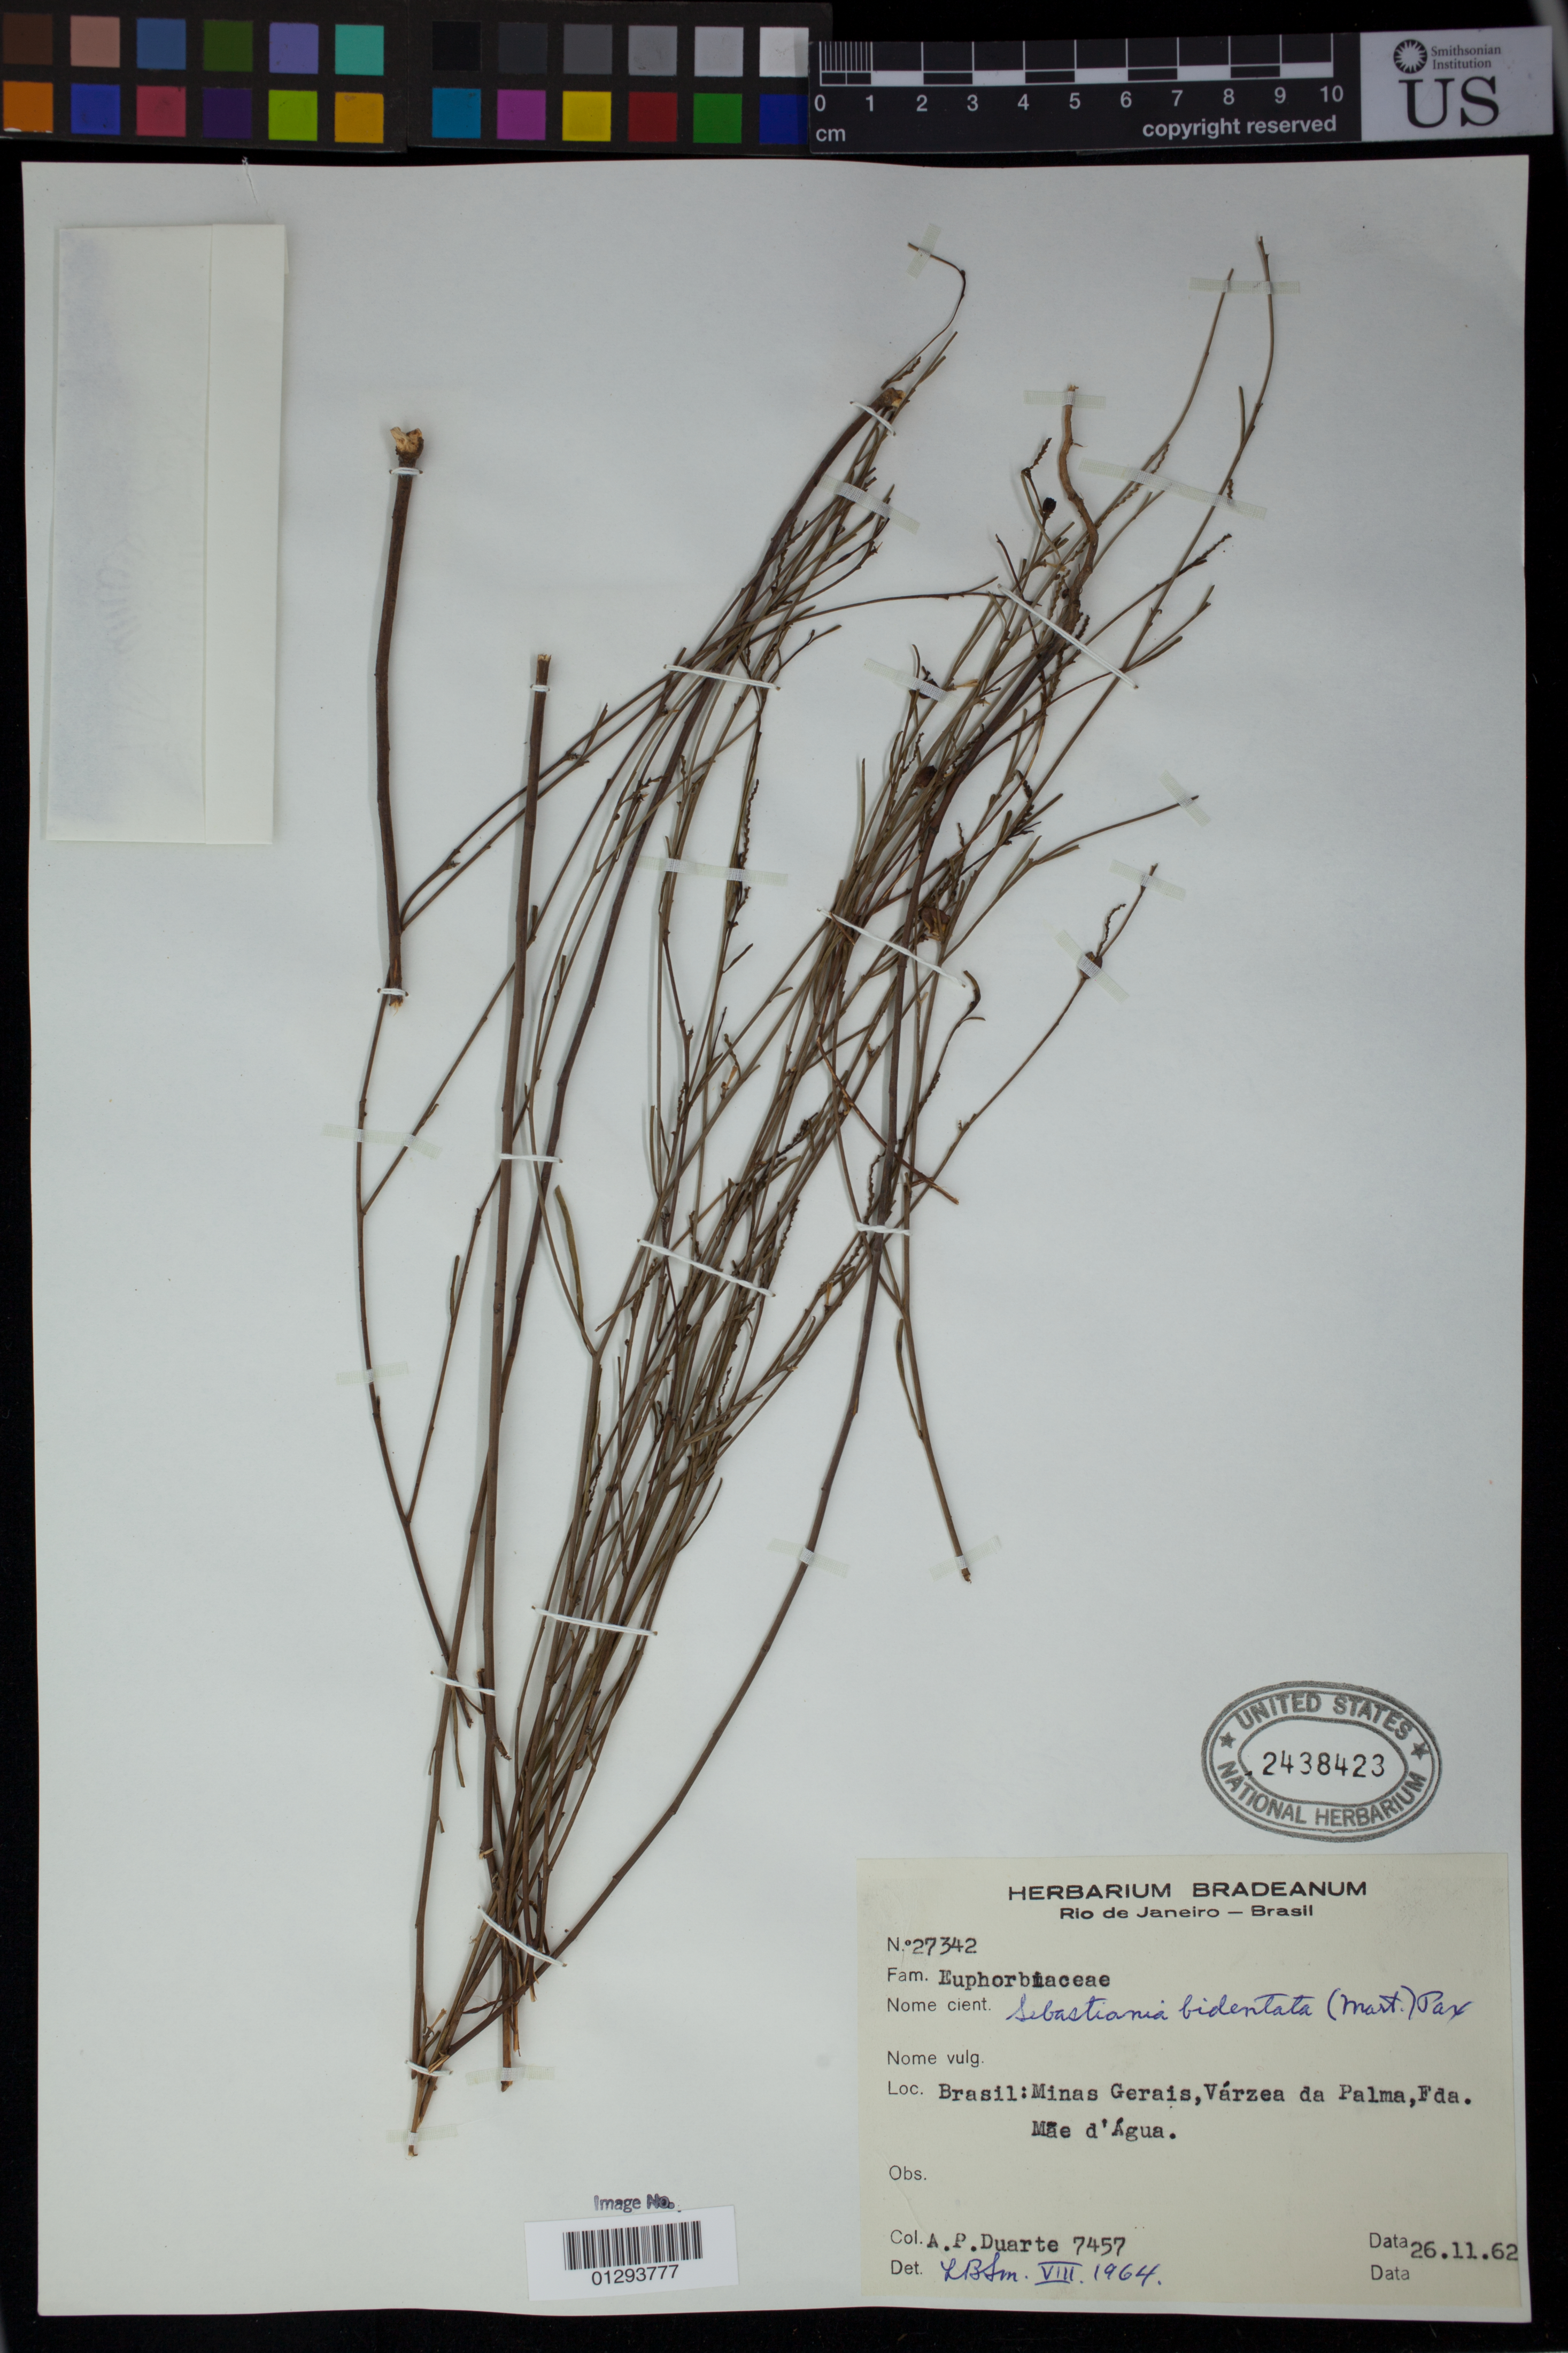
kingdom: Plantae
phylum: Tracheophyta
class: Magnoliopsida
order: Malpighiales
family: Euphorbiaceae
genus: Sebastiania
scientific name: Sebastiania bidentata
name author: (Mart. & Zucc.) Pax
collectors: A. P. Duarte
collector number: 7457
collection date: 1962-11-26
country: Brazil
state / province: Minas Gerais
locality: Várzea da Palma, Fda.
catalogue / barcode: US 2438423